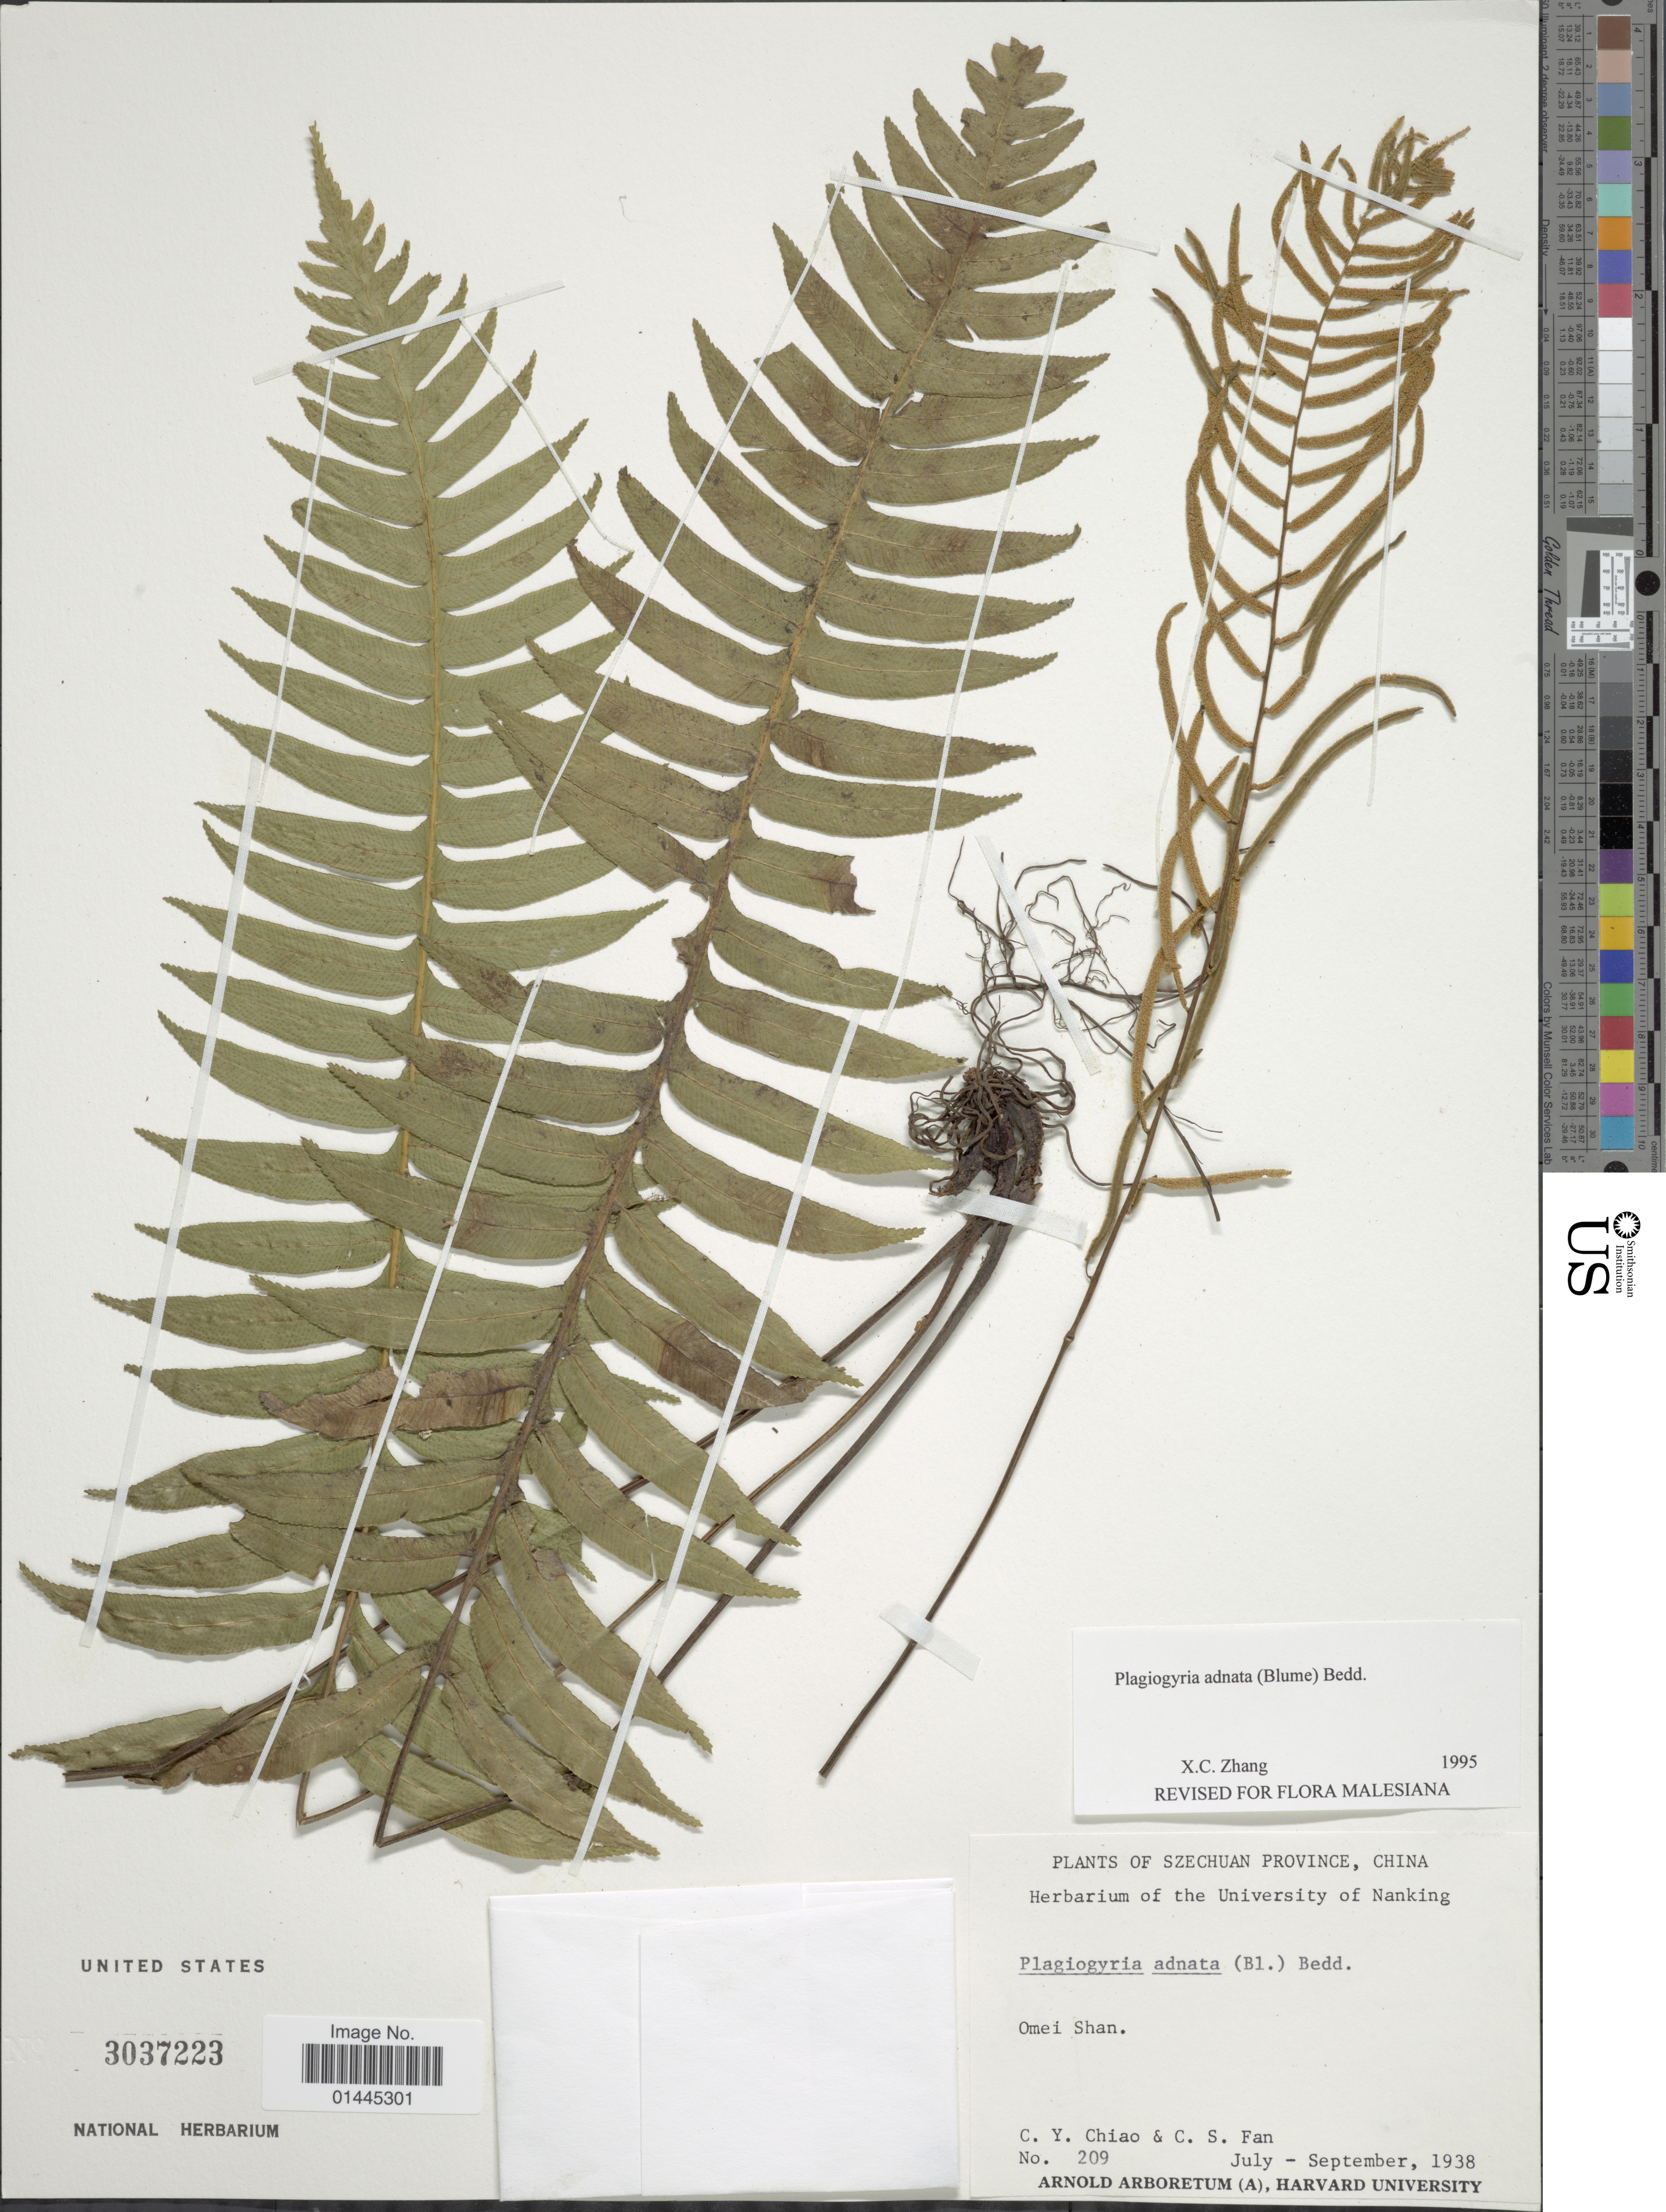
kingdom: Plantae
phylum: Tracheophyta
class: Polypodiopsida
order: Cyatheales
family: Plagiogyriaceae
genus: Plagiogyria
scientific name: Plagiogyria adnata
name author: (Blume) Bedd.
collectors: C. Y. Chiao & C. S. Fan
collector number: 209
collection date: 1938-07/1938-09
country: China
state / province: Sichuan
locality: Szechuan Province, Omei Shan.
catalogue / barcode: US 3037223